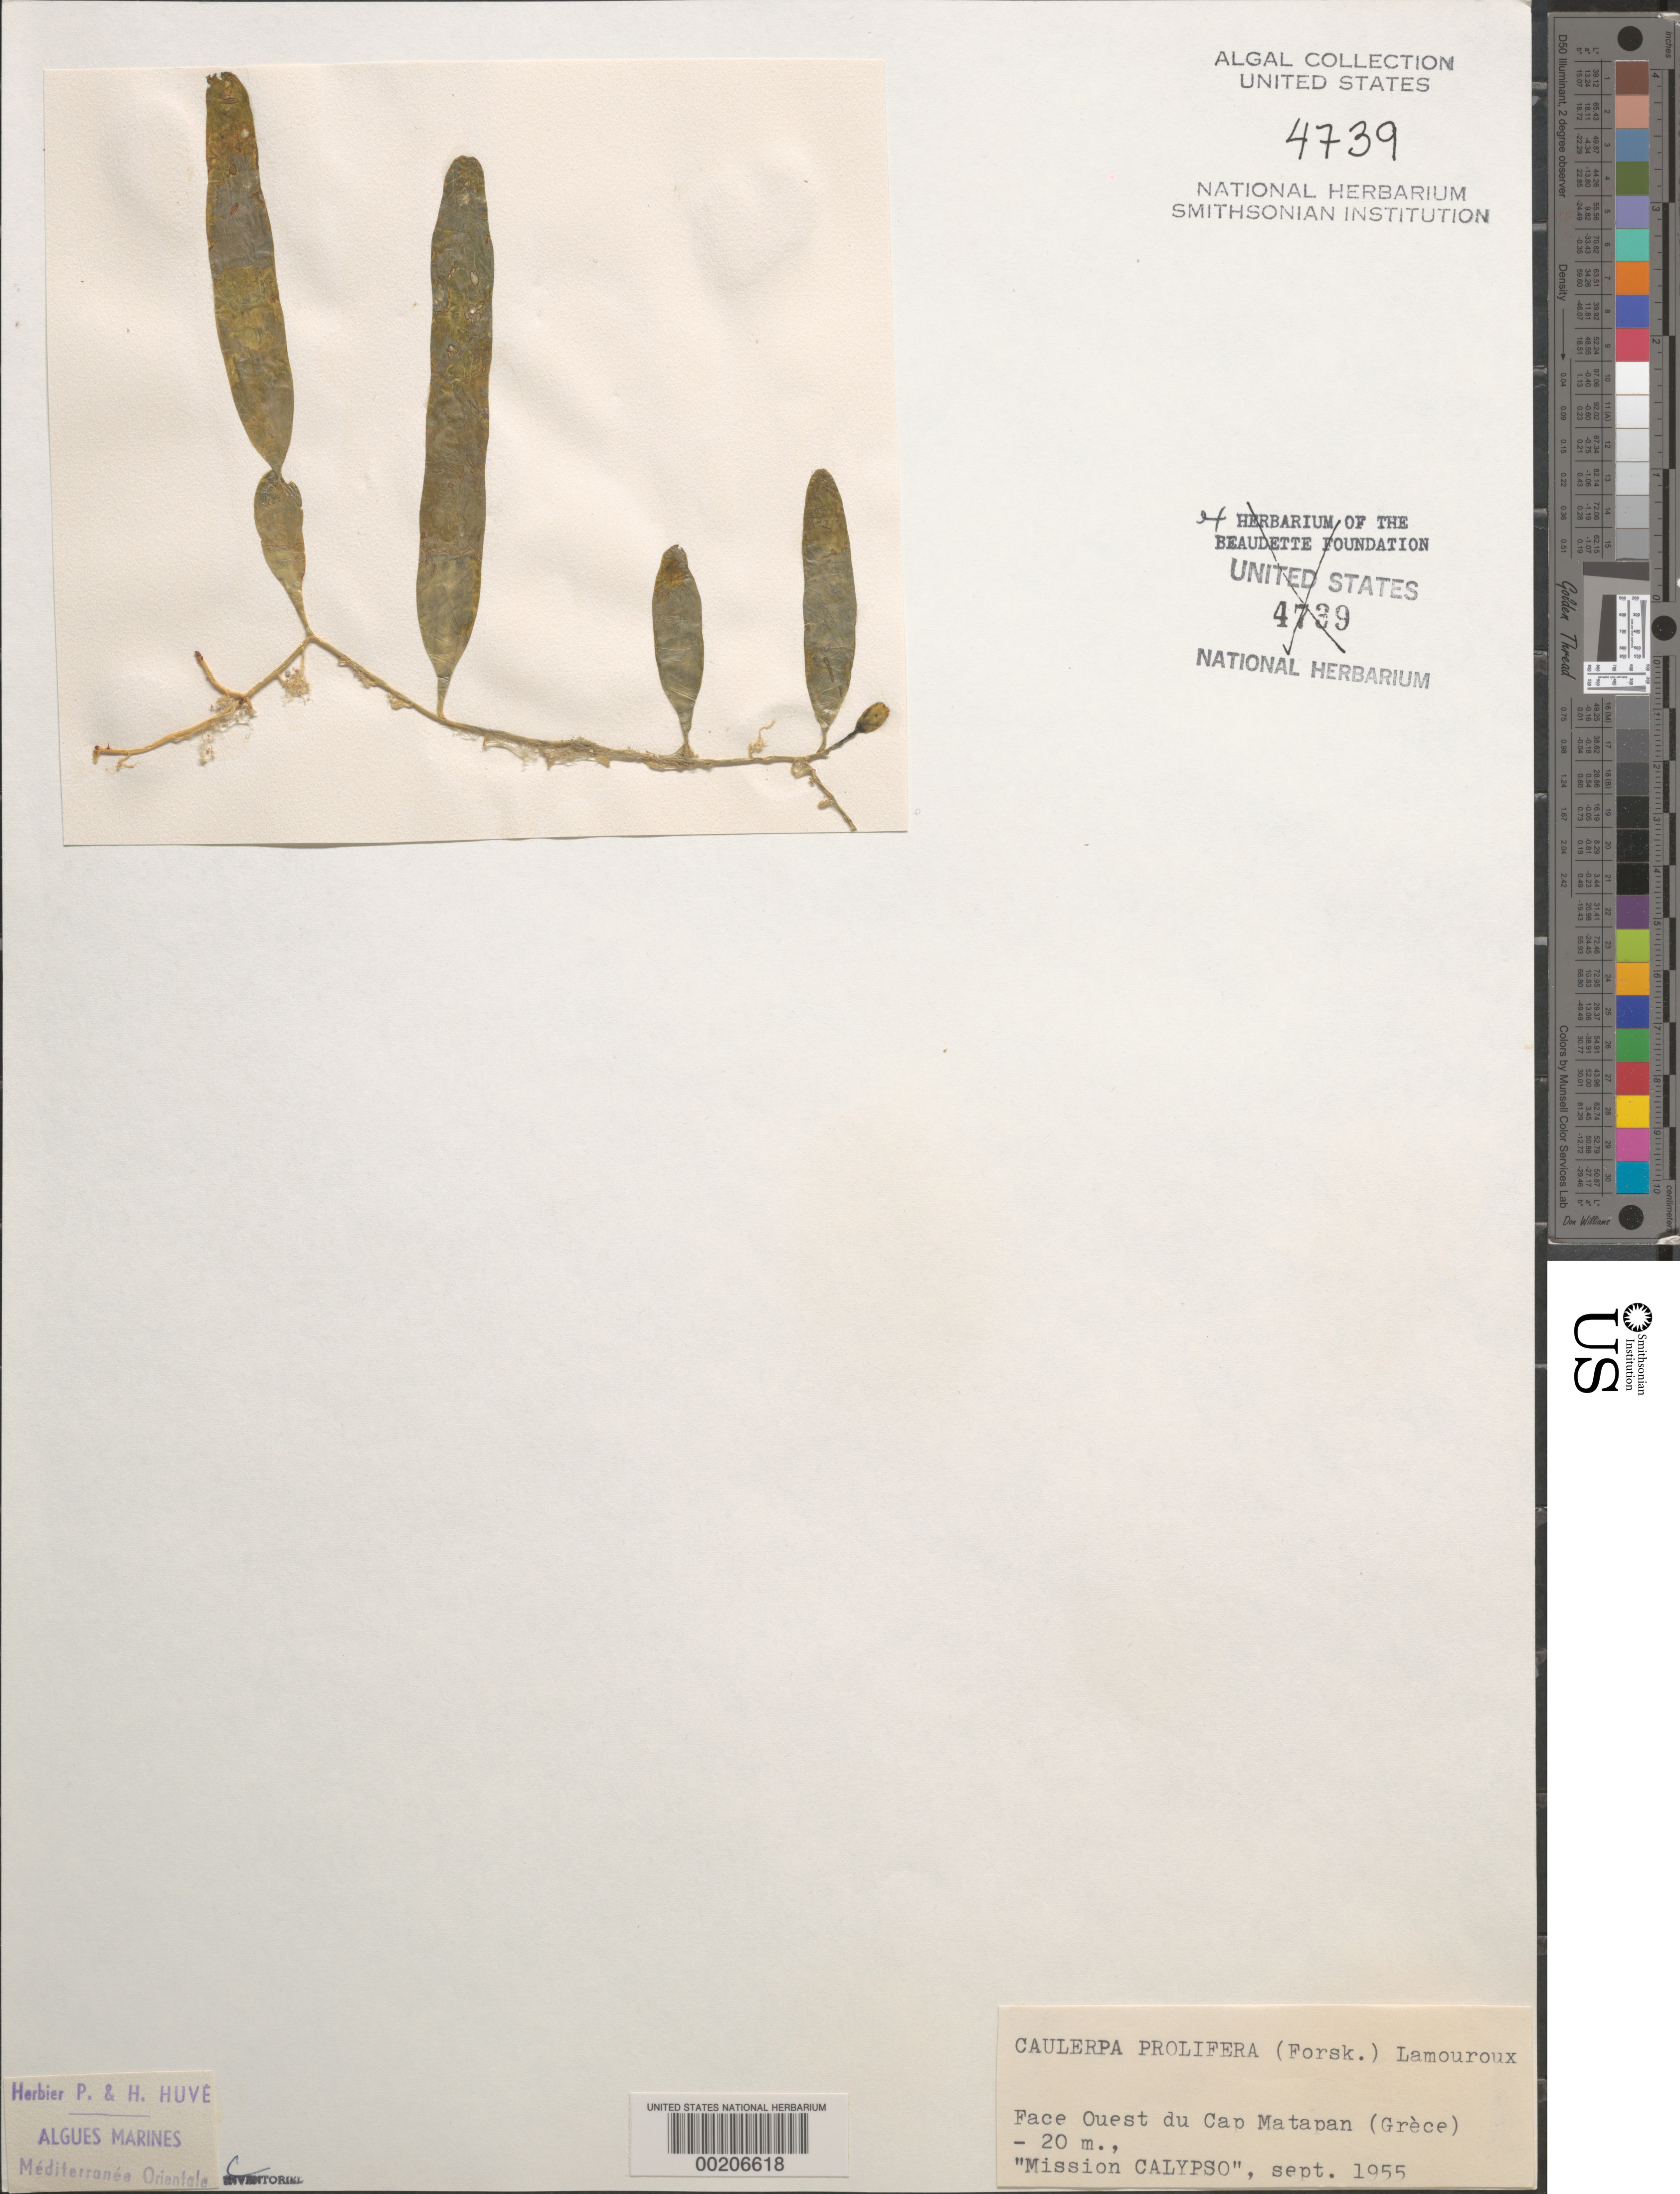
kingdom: Plantae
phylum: Chlorophyta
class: Ulvophyceae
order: Bryopsidales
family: Caulerpaceae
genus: Caulerpa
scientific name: Caulerpa prolifera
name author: (Forssk.) J.V.Lamouroux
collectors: P. Huve & H. Huve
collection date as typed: Sep 1955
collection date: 1955-09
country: Greece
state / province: Peloponnese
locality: West of Cape Tainaron (Cap Matapan)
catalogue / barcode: US 4739